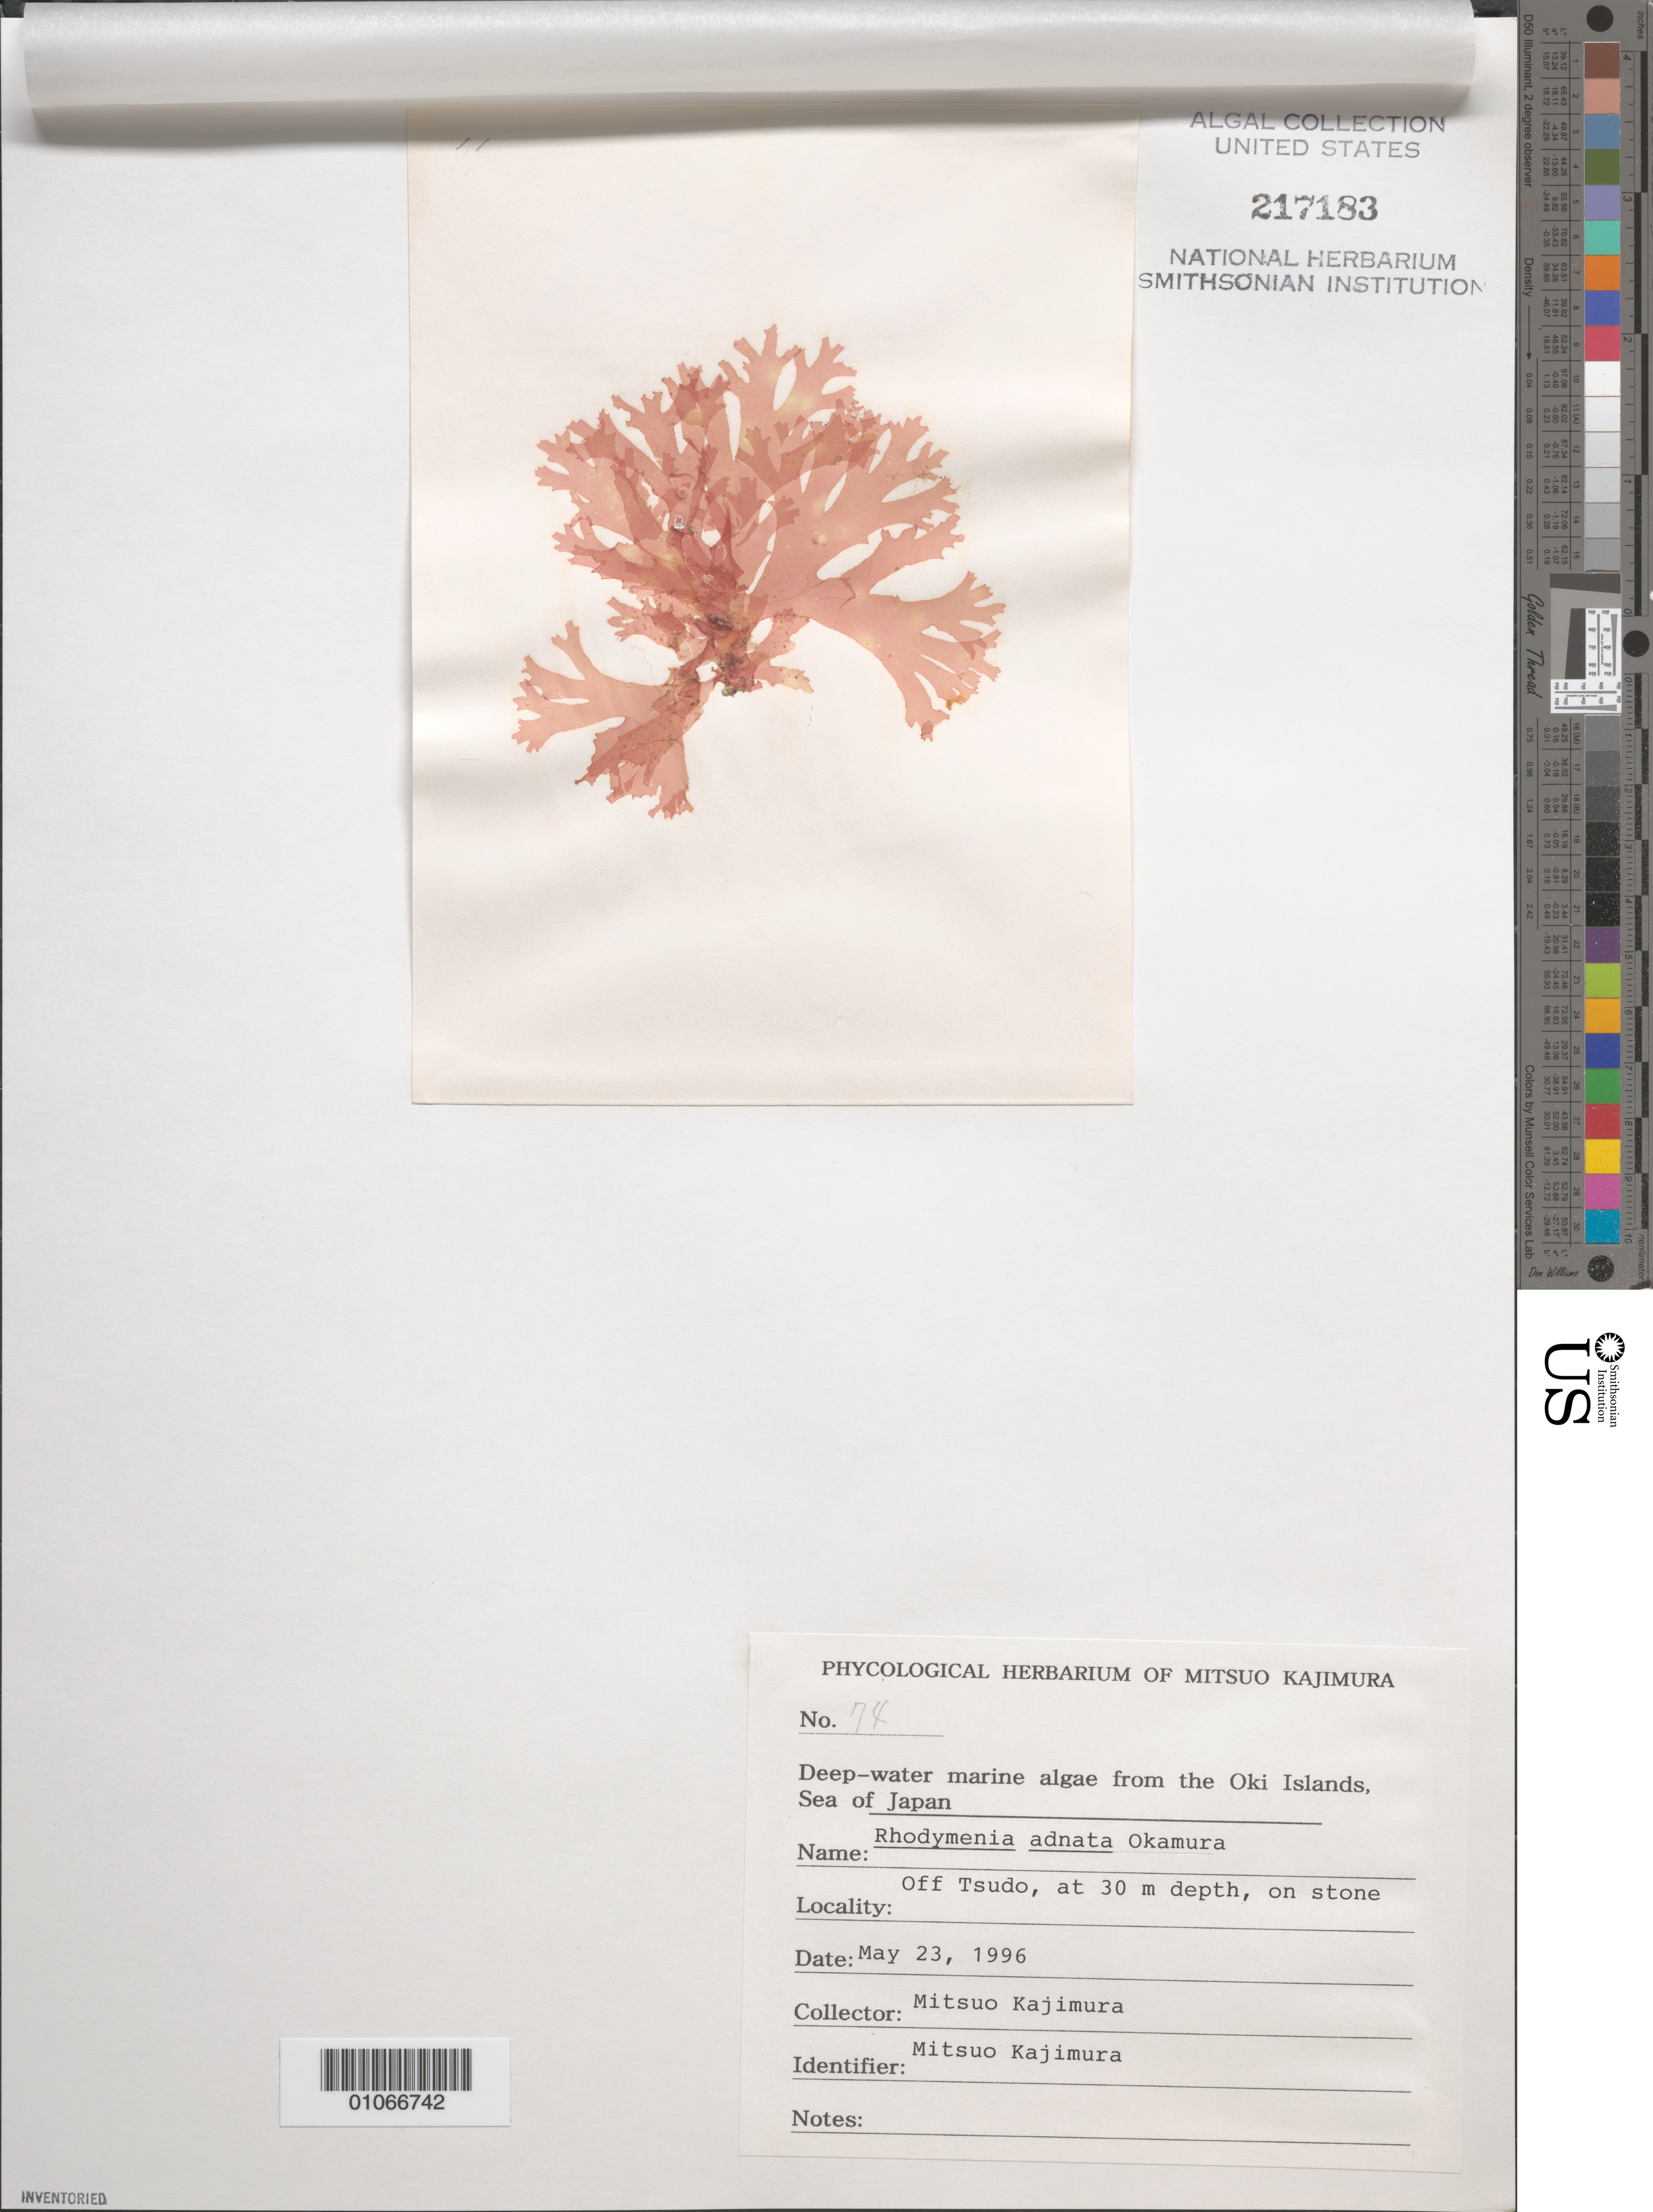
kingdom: Plantae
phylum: Rhodophyta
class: Florideophyceae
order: Rhodymeniales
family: Rhodymeniaceae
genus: Halopeltis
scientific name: Halopeltis adnata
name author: (Okamura) G.W. Saunders & C. W. Schneider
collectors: M. Kajimura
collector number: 74 & specimen 11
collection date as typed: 23 May 1996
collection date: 1996-05-23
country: Japan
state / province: Simane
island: Oki Is.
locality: Off Tsudo [village], Sea of Japan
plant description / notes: Phycologial Herbarium of Mitsuo Kajimura, Deep-water marine algae from the Oki Islands, Sea of Japan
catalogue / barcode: US 217183